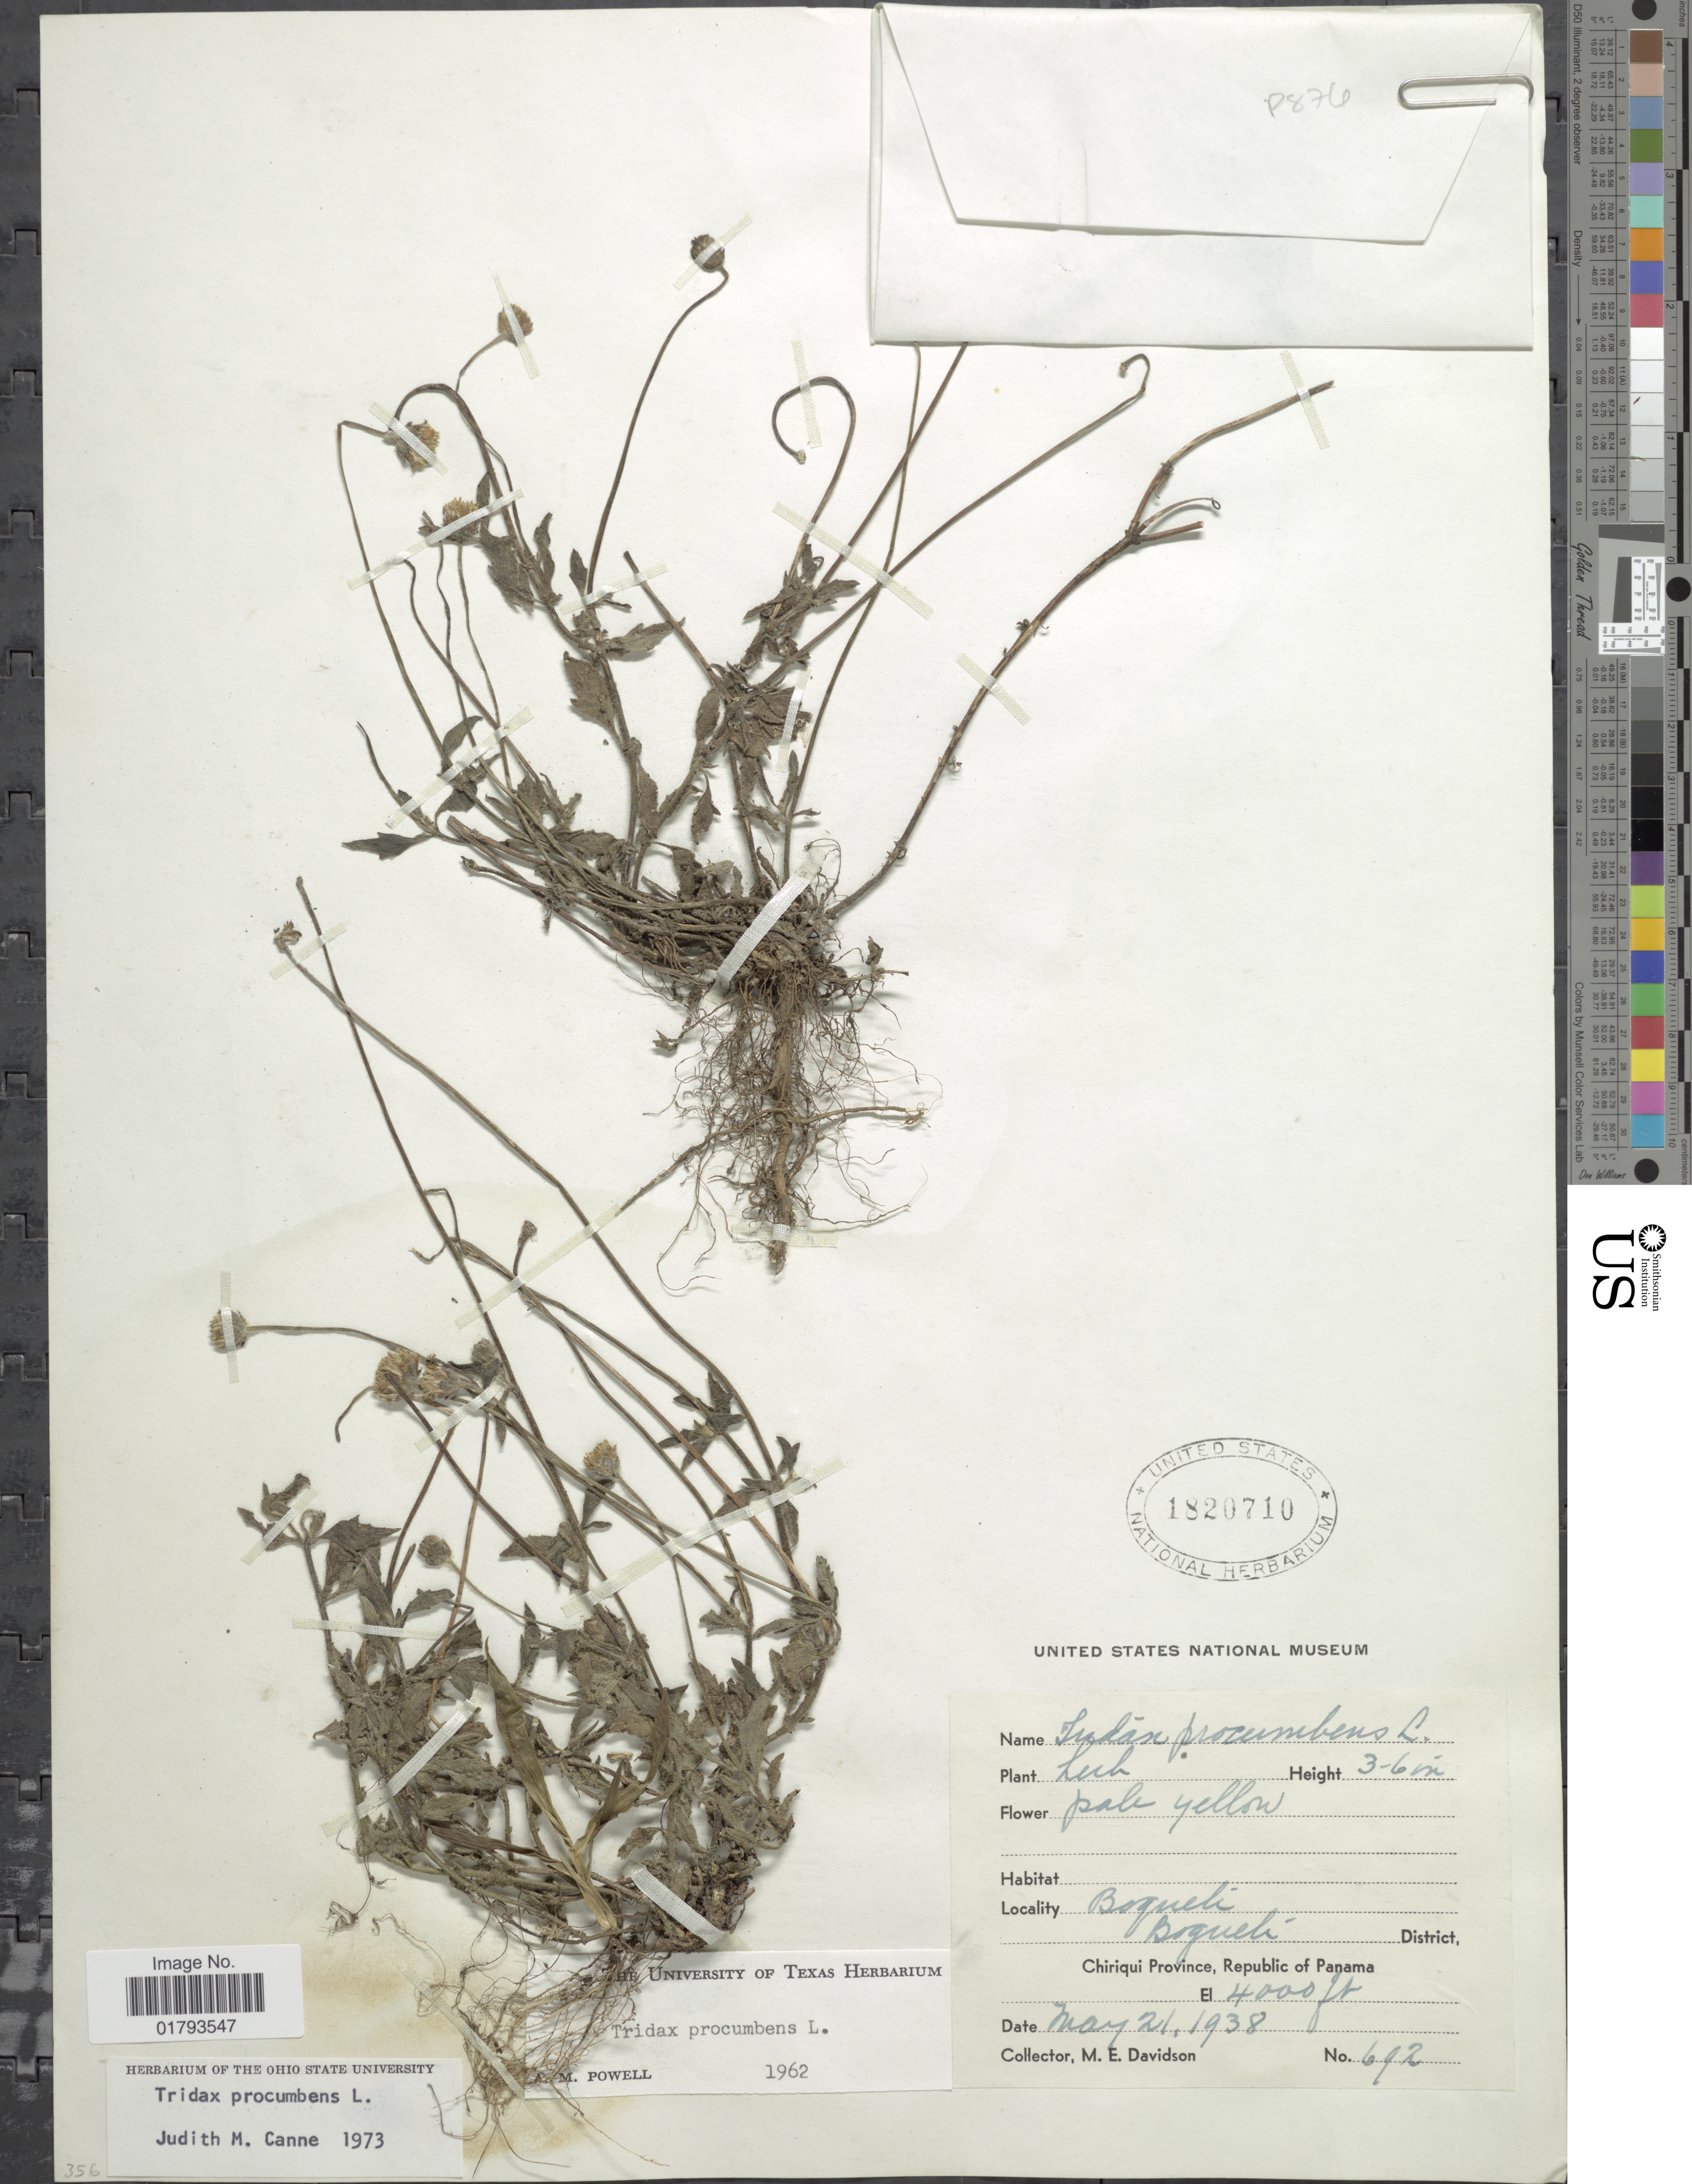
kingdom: Plantae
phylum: Tracheophyta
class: Magnoliopsida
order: Asterales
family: Asteraceae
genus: Tridax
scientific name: Tridax procumbens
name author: L.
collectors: M. E. Davidson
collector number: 692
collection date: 1938-05-21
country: Panama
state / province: Chiriqui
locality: Bogueli, Boqueli District. Chiriqui Province, Republic of Panama.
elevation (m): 1219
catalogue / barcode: US 1820710